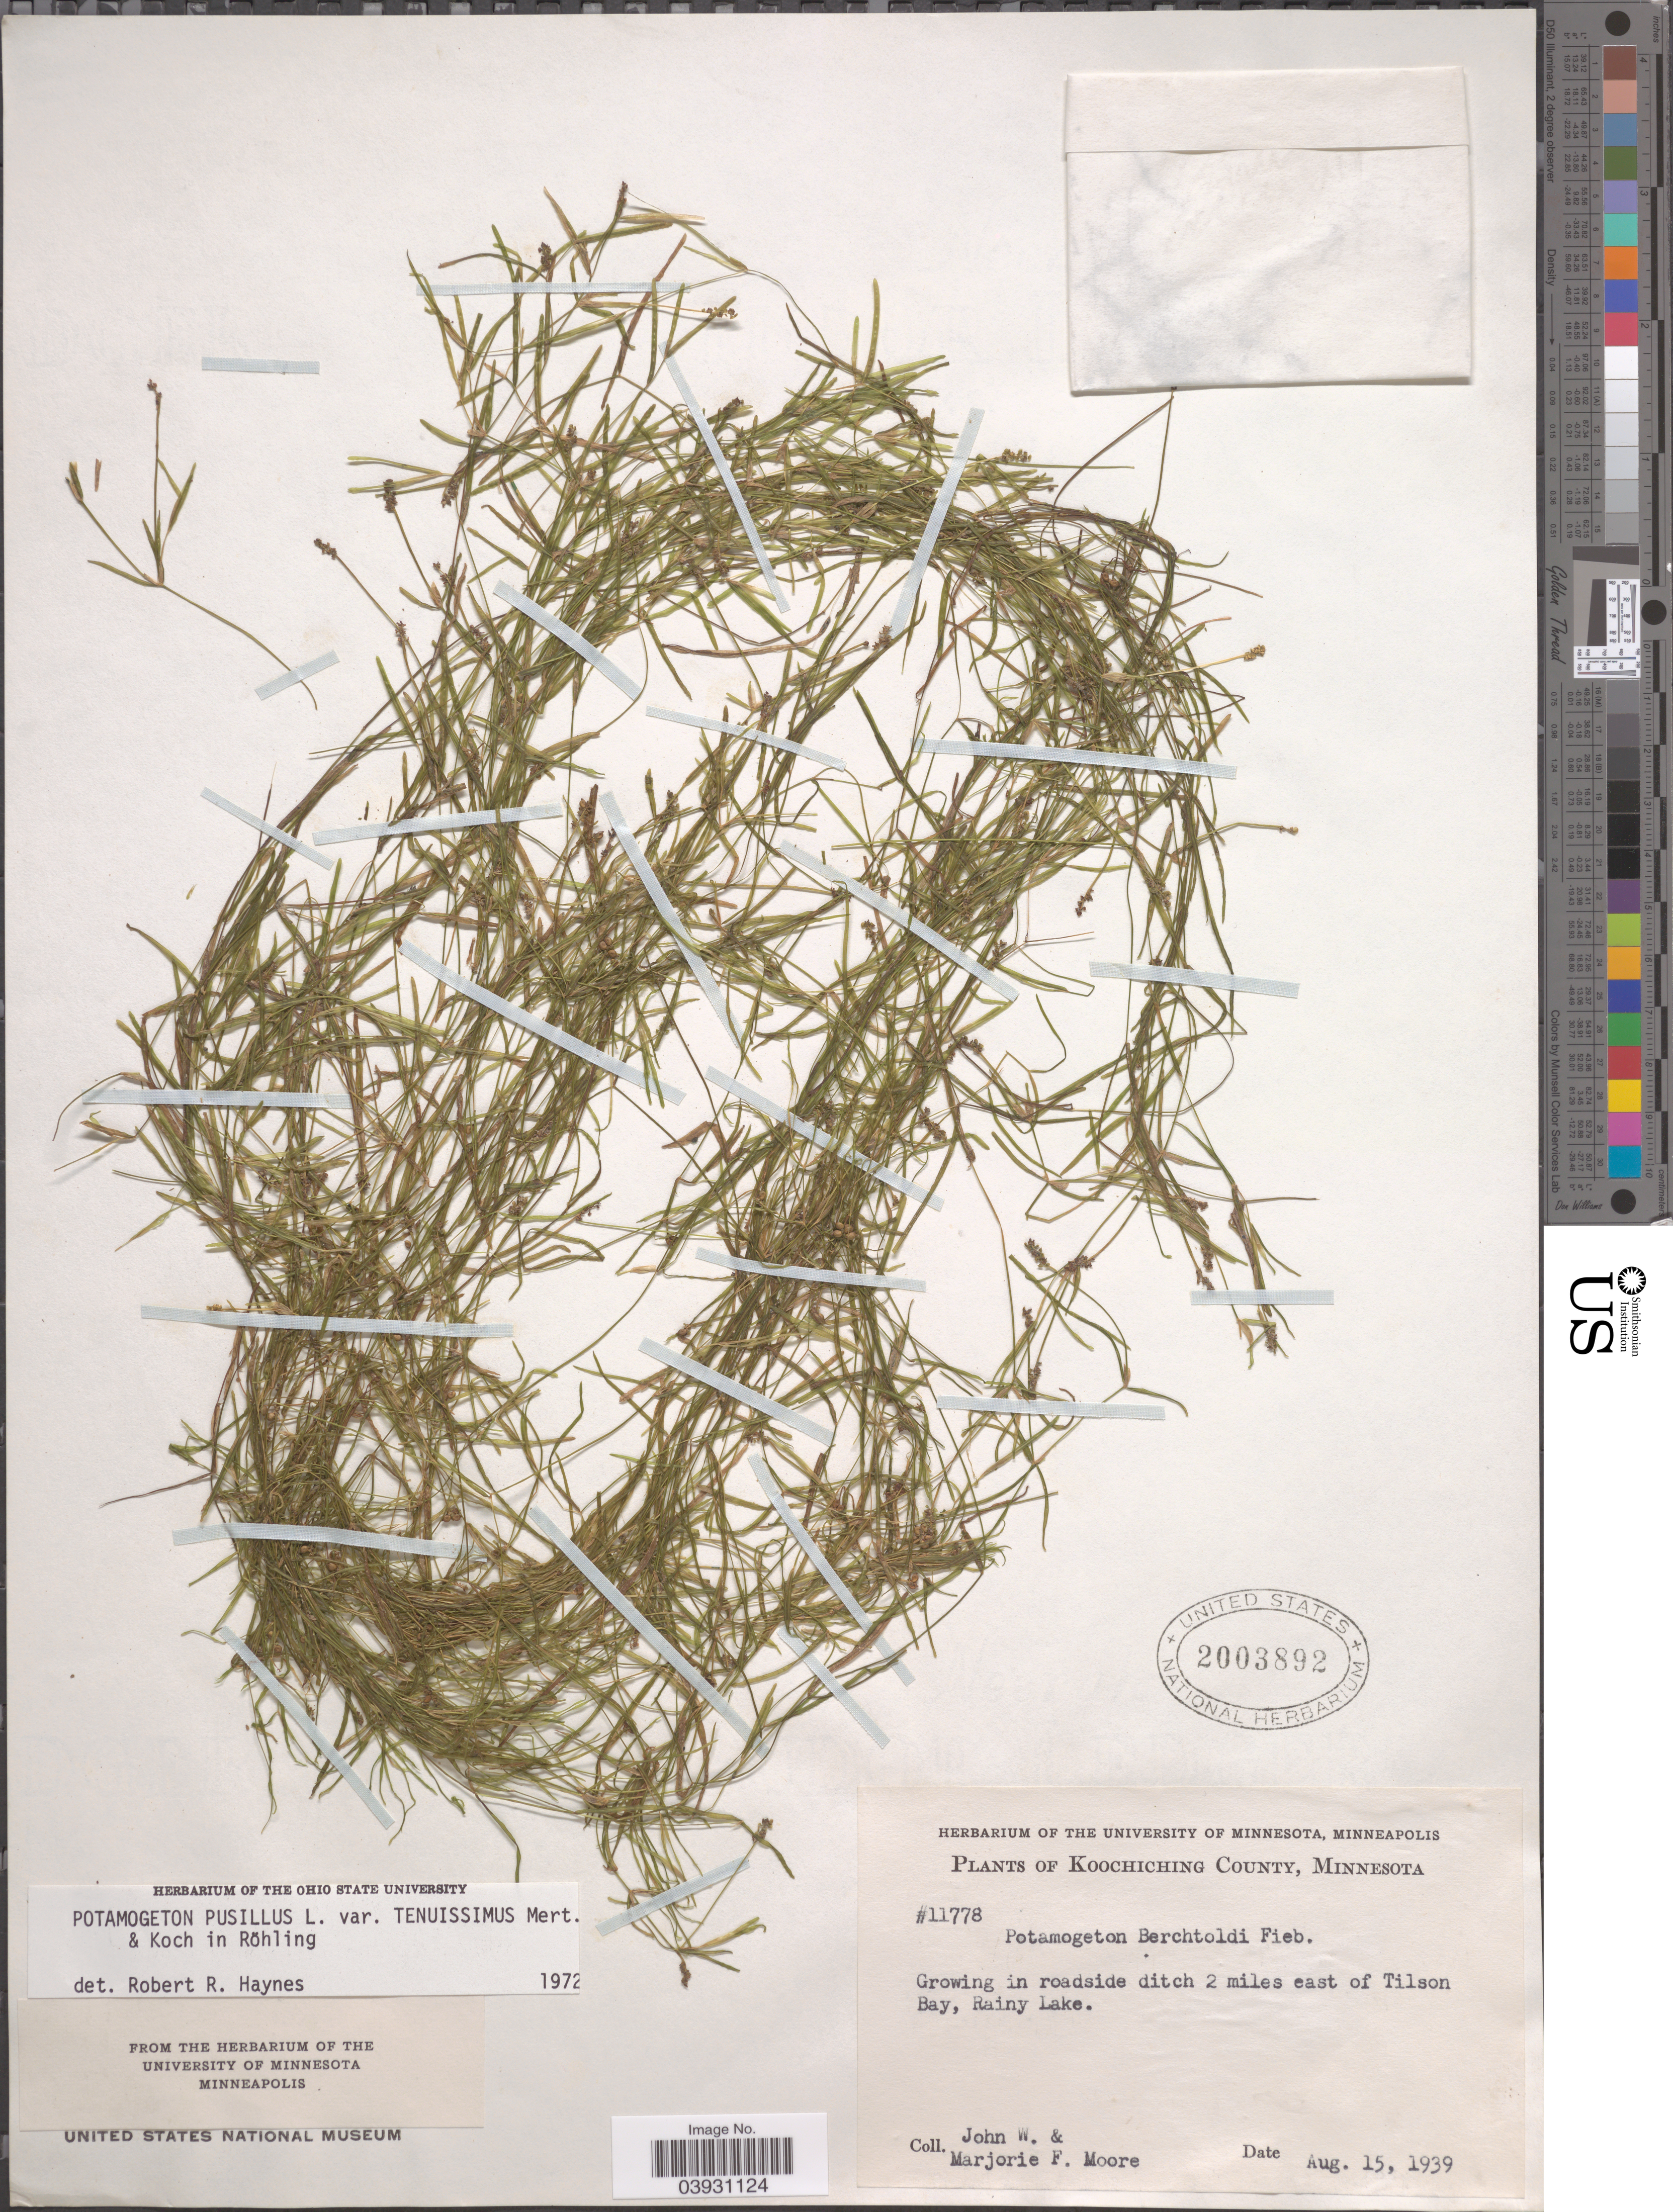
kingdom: Plantae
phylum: Tracheophyta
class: Liliopsida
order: Alismatales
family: Potamogetonaceae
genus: Potamogeton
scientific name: Potamogeton pusillus subsp. tenuissimus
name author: Mert. & W.D.J. Koch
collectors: J. Moore & M. F. Moore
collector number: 11778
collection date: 1939-08-15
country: United States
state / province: Minnesota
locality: Koochiching County. Growing in roadside ditch 2 miles east of Tilson Bay, Rainy Lake.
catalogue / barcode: US 2003892